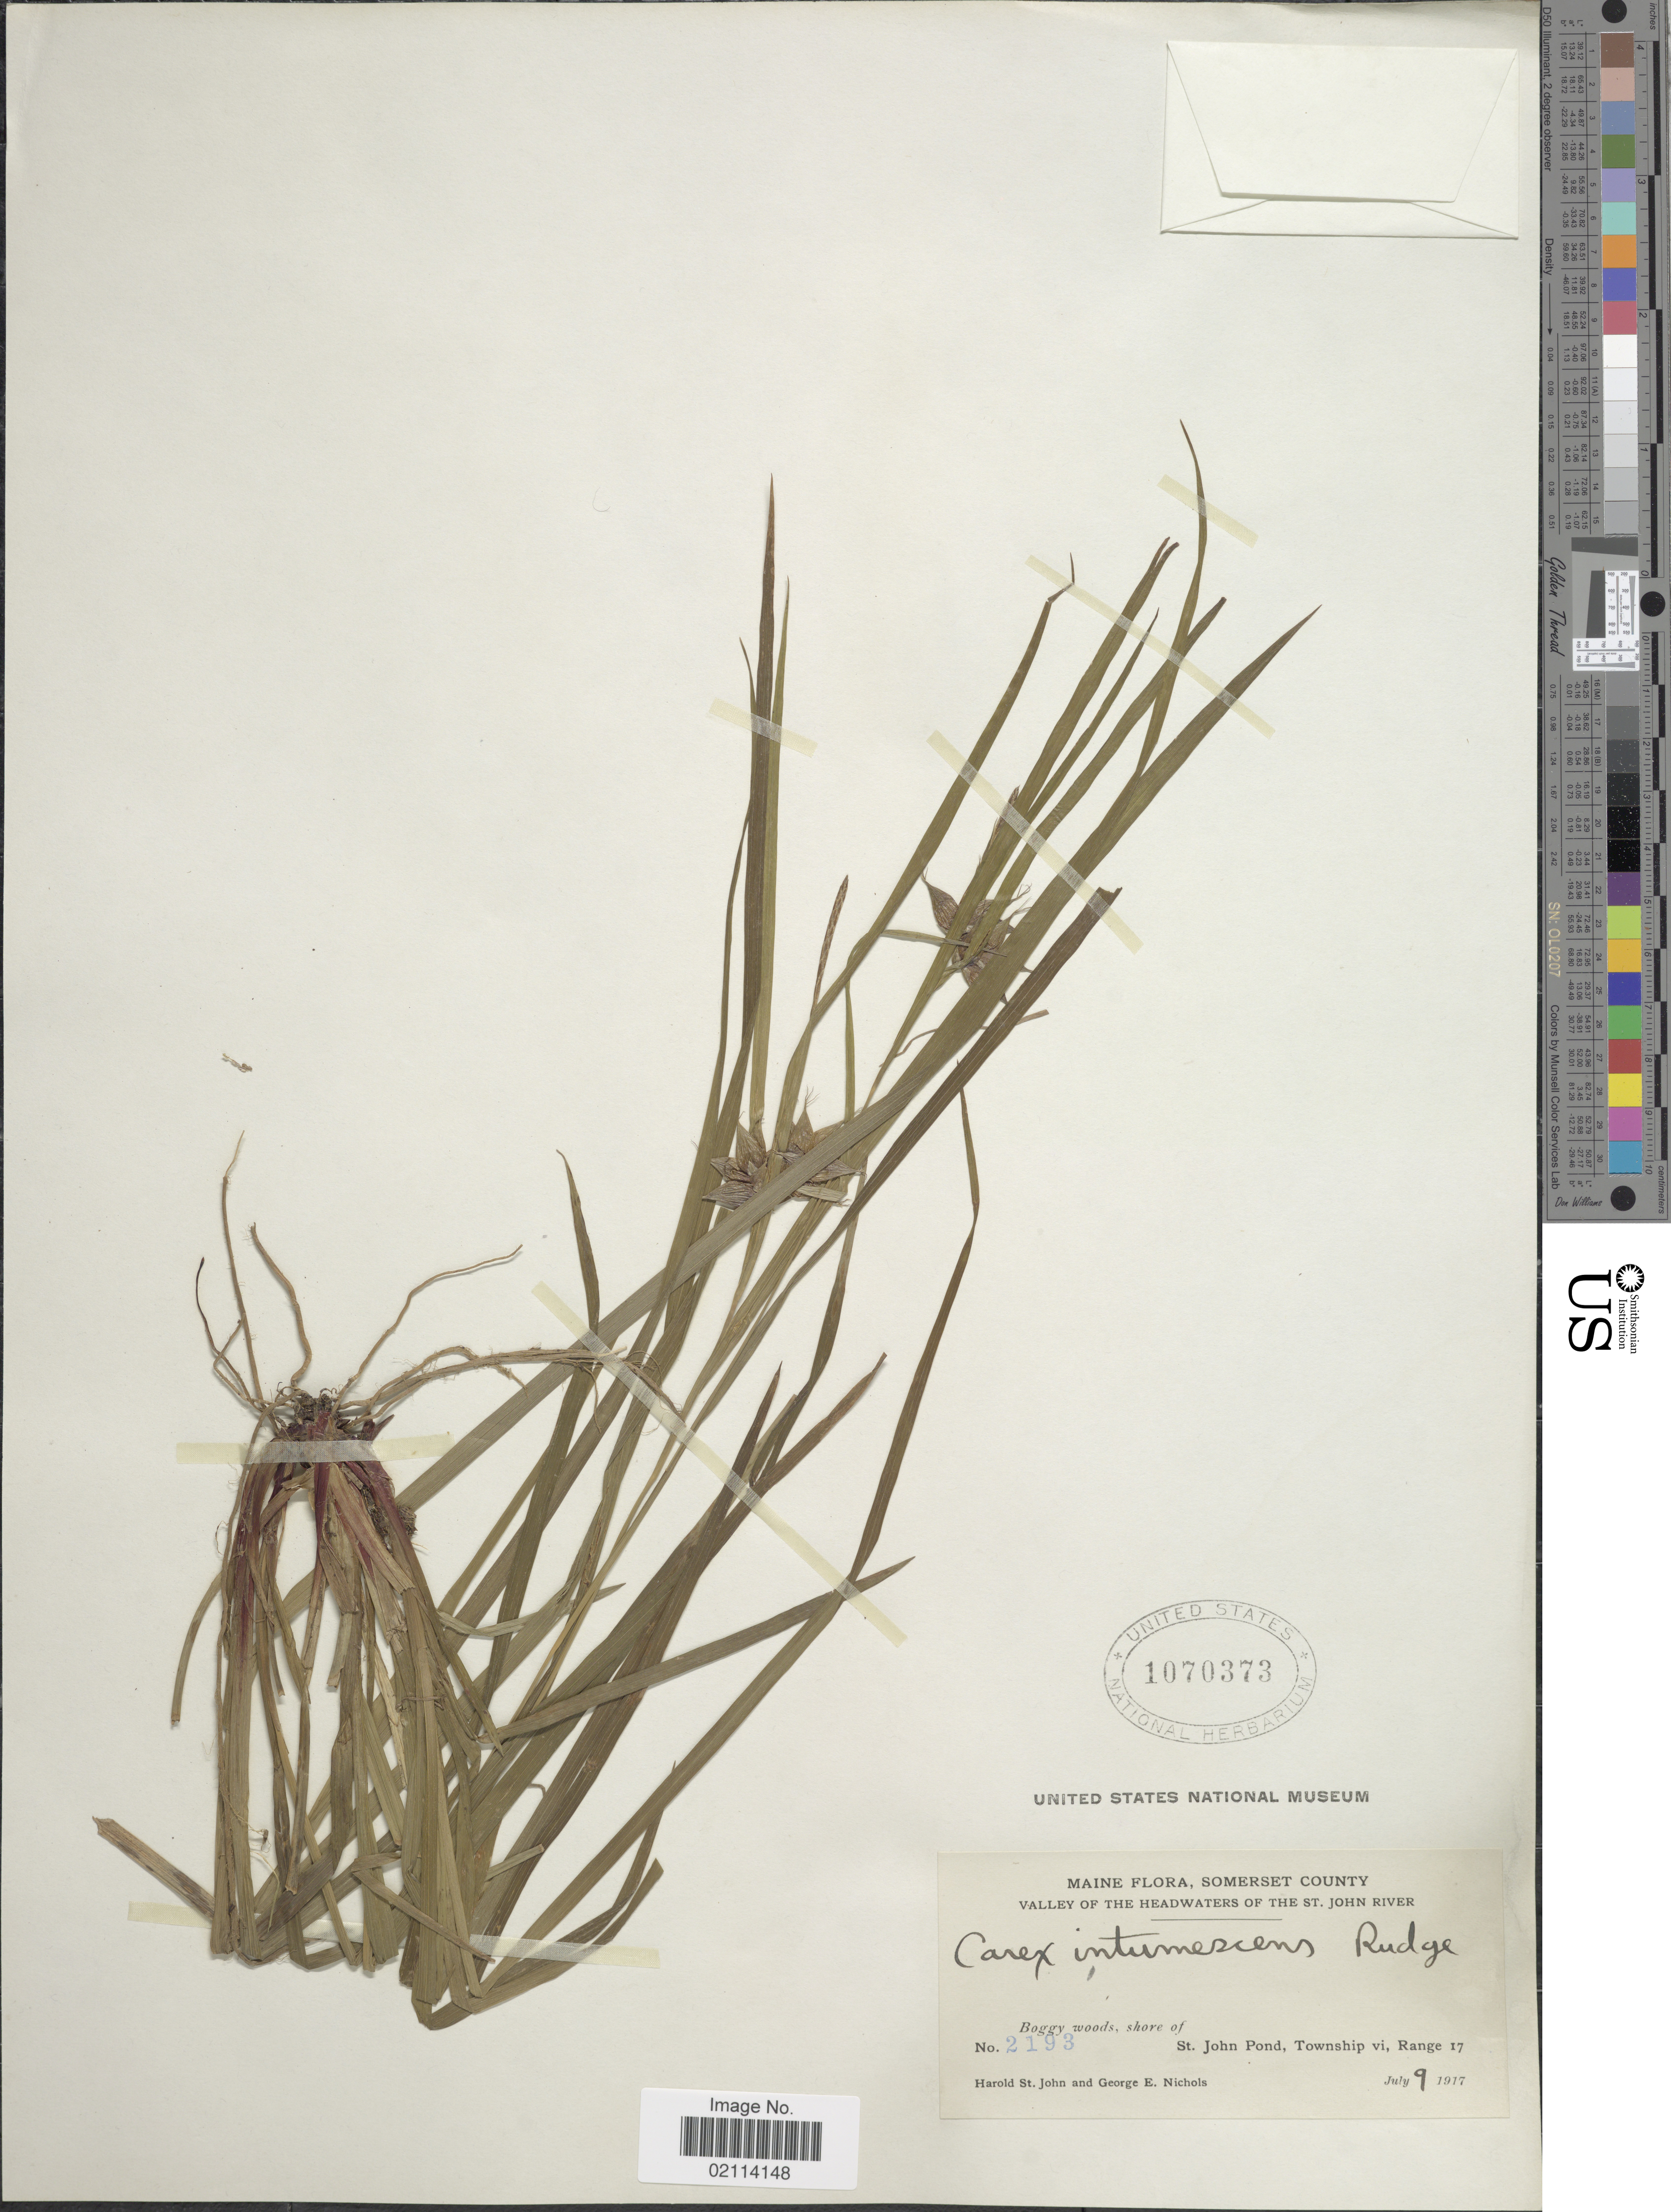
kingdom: Plantae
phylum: Tracheophyta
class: Liliopsida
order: Poales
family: Cyperaceae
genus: Carex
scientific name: Carex intumescens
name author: Rudge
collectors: H. St. John & G. E. Nichols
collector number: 2193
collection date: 1917-07-09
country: United States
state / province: Maine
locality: Somerset, Valley of the Headwaters of the St. John River, boggy woods, shore of St. John Pond, Township vi, Range 17.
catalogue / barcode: US 1070373